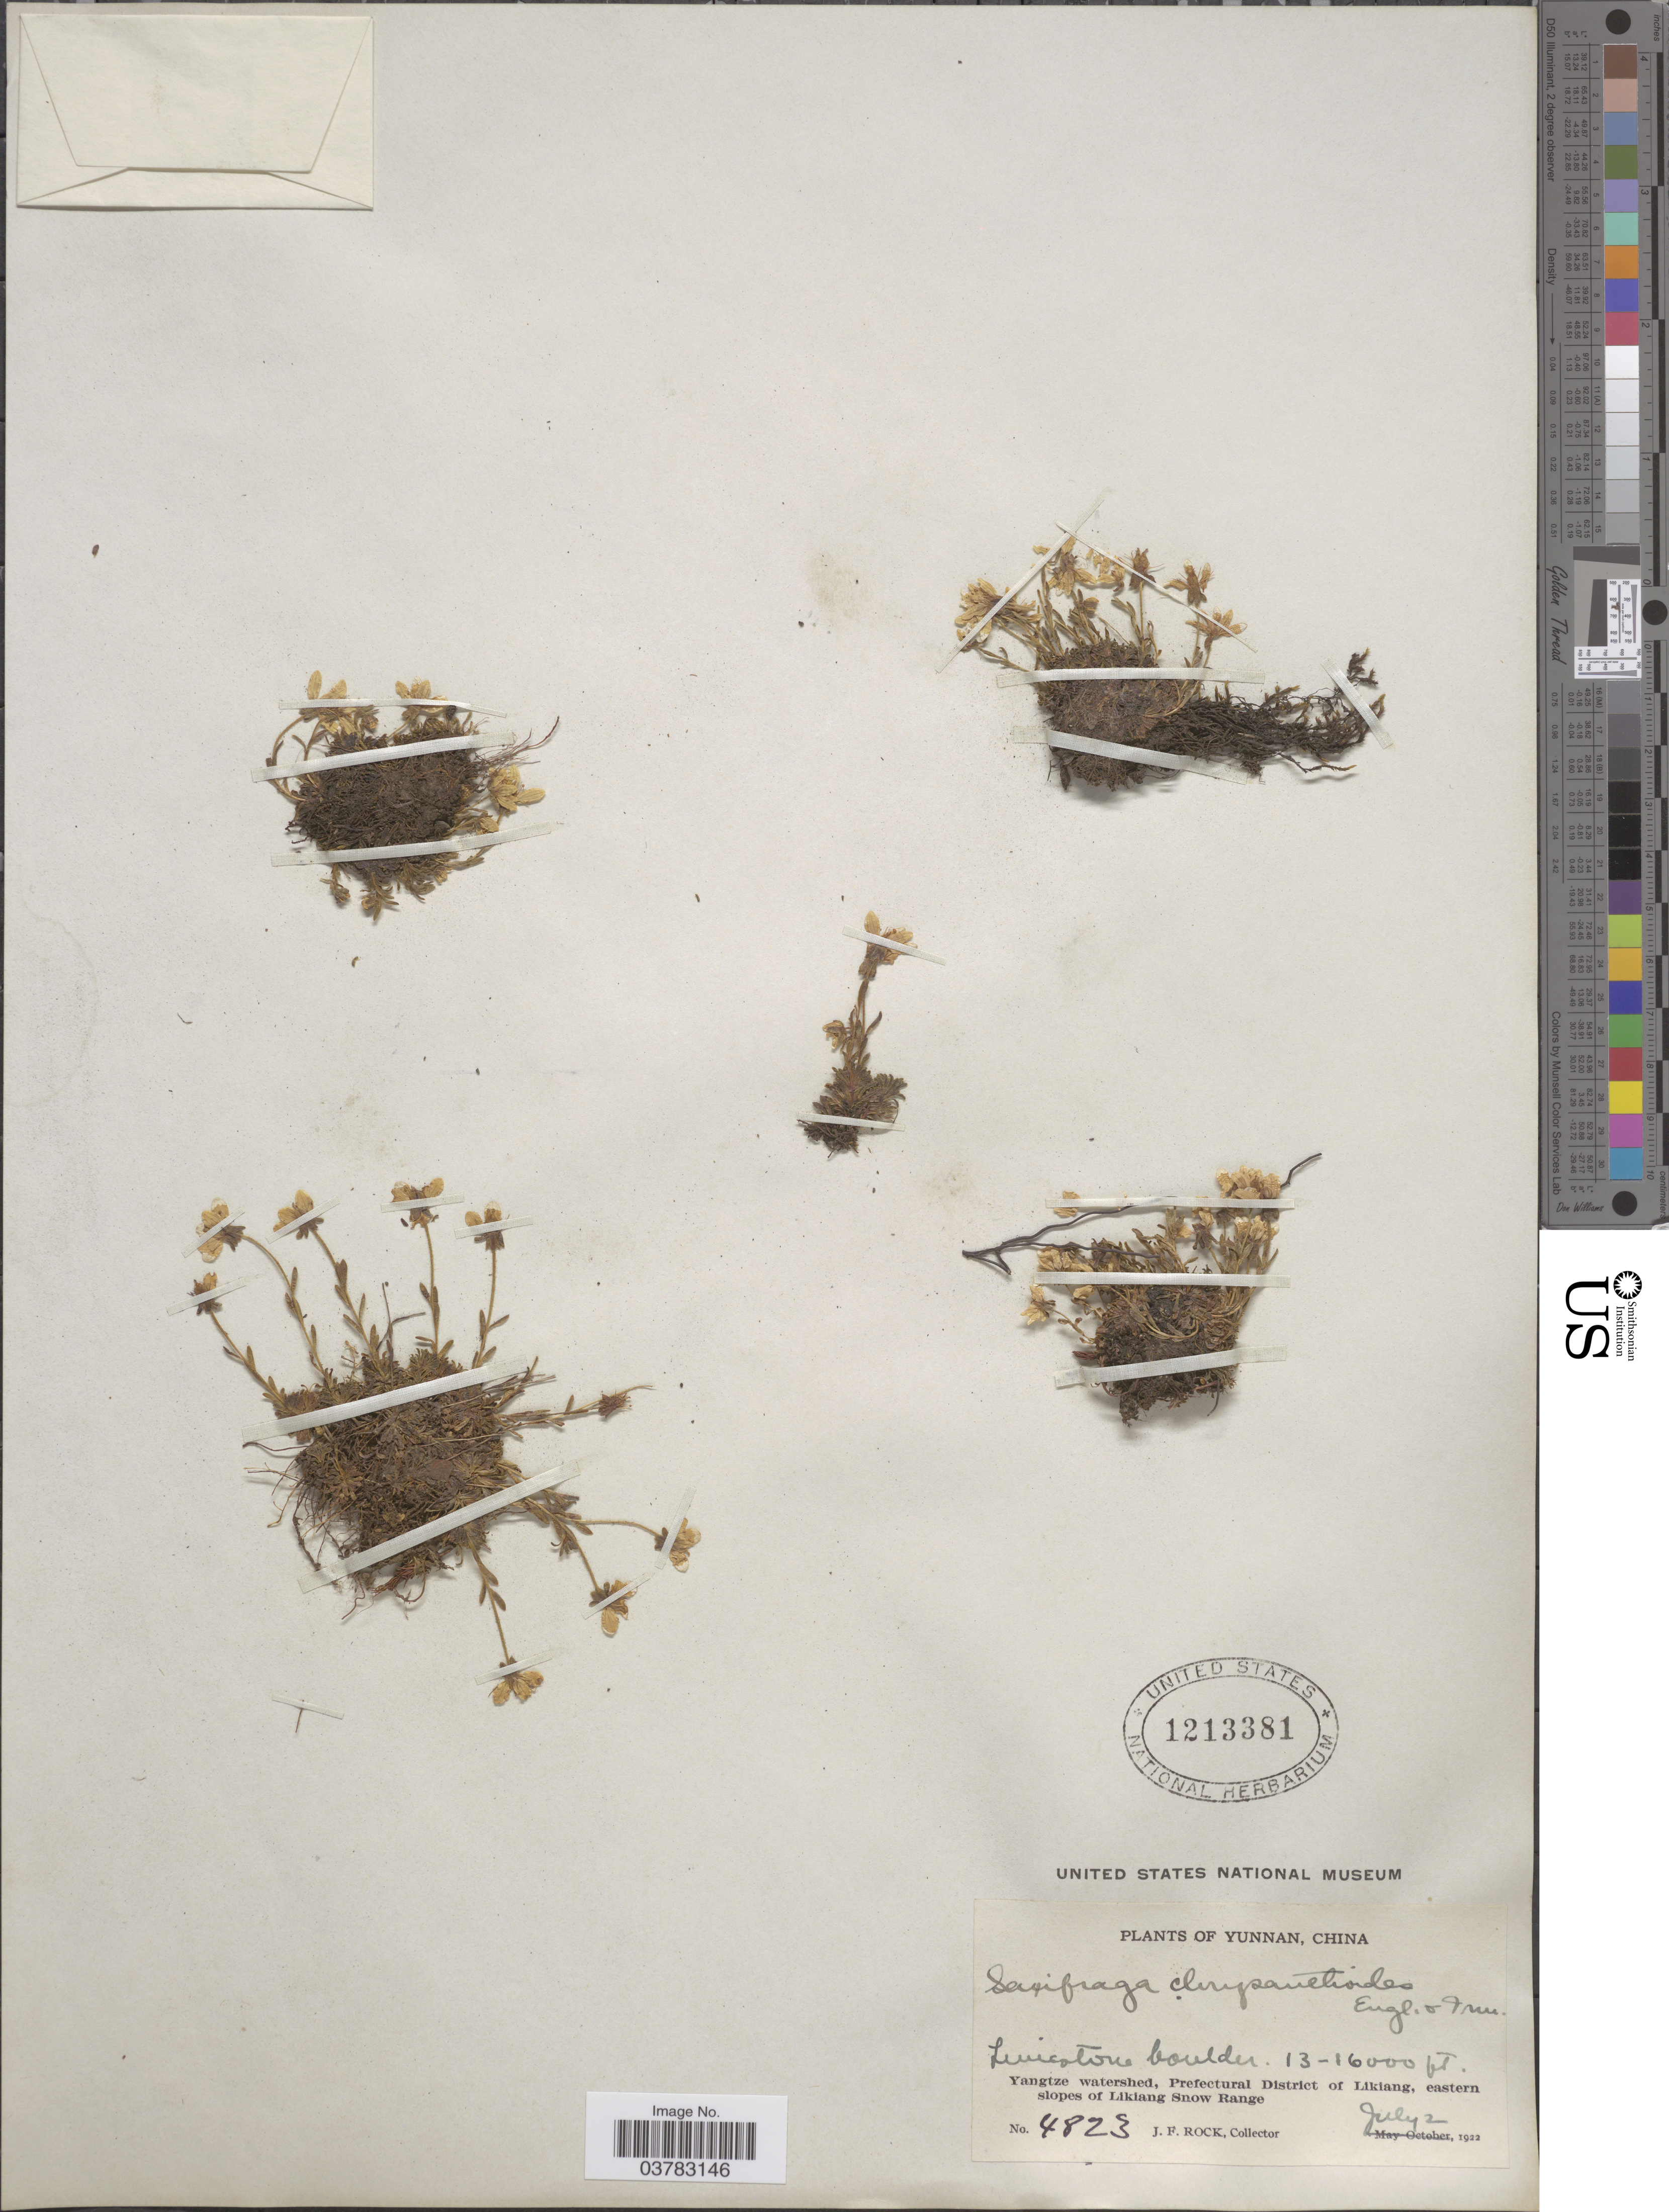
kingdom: Plantae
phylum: Tracheophyta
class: Magnoliopsida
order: Saxifragales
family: Saxifragaceae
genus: Saxifraga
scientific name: Saxifraga chrysanthoides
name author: Engl. & Irmsch.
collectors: J. Rock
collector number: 4823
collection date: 1922-07-02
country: China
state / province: Yunnan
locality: Yangtze watershed, Prefectural District of Likiang, eastern slopes of Likiang Snow Range.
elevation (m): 3962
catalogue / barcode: US 1213381